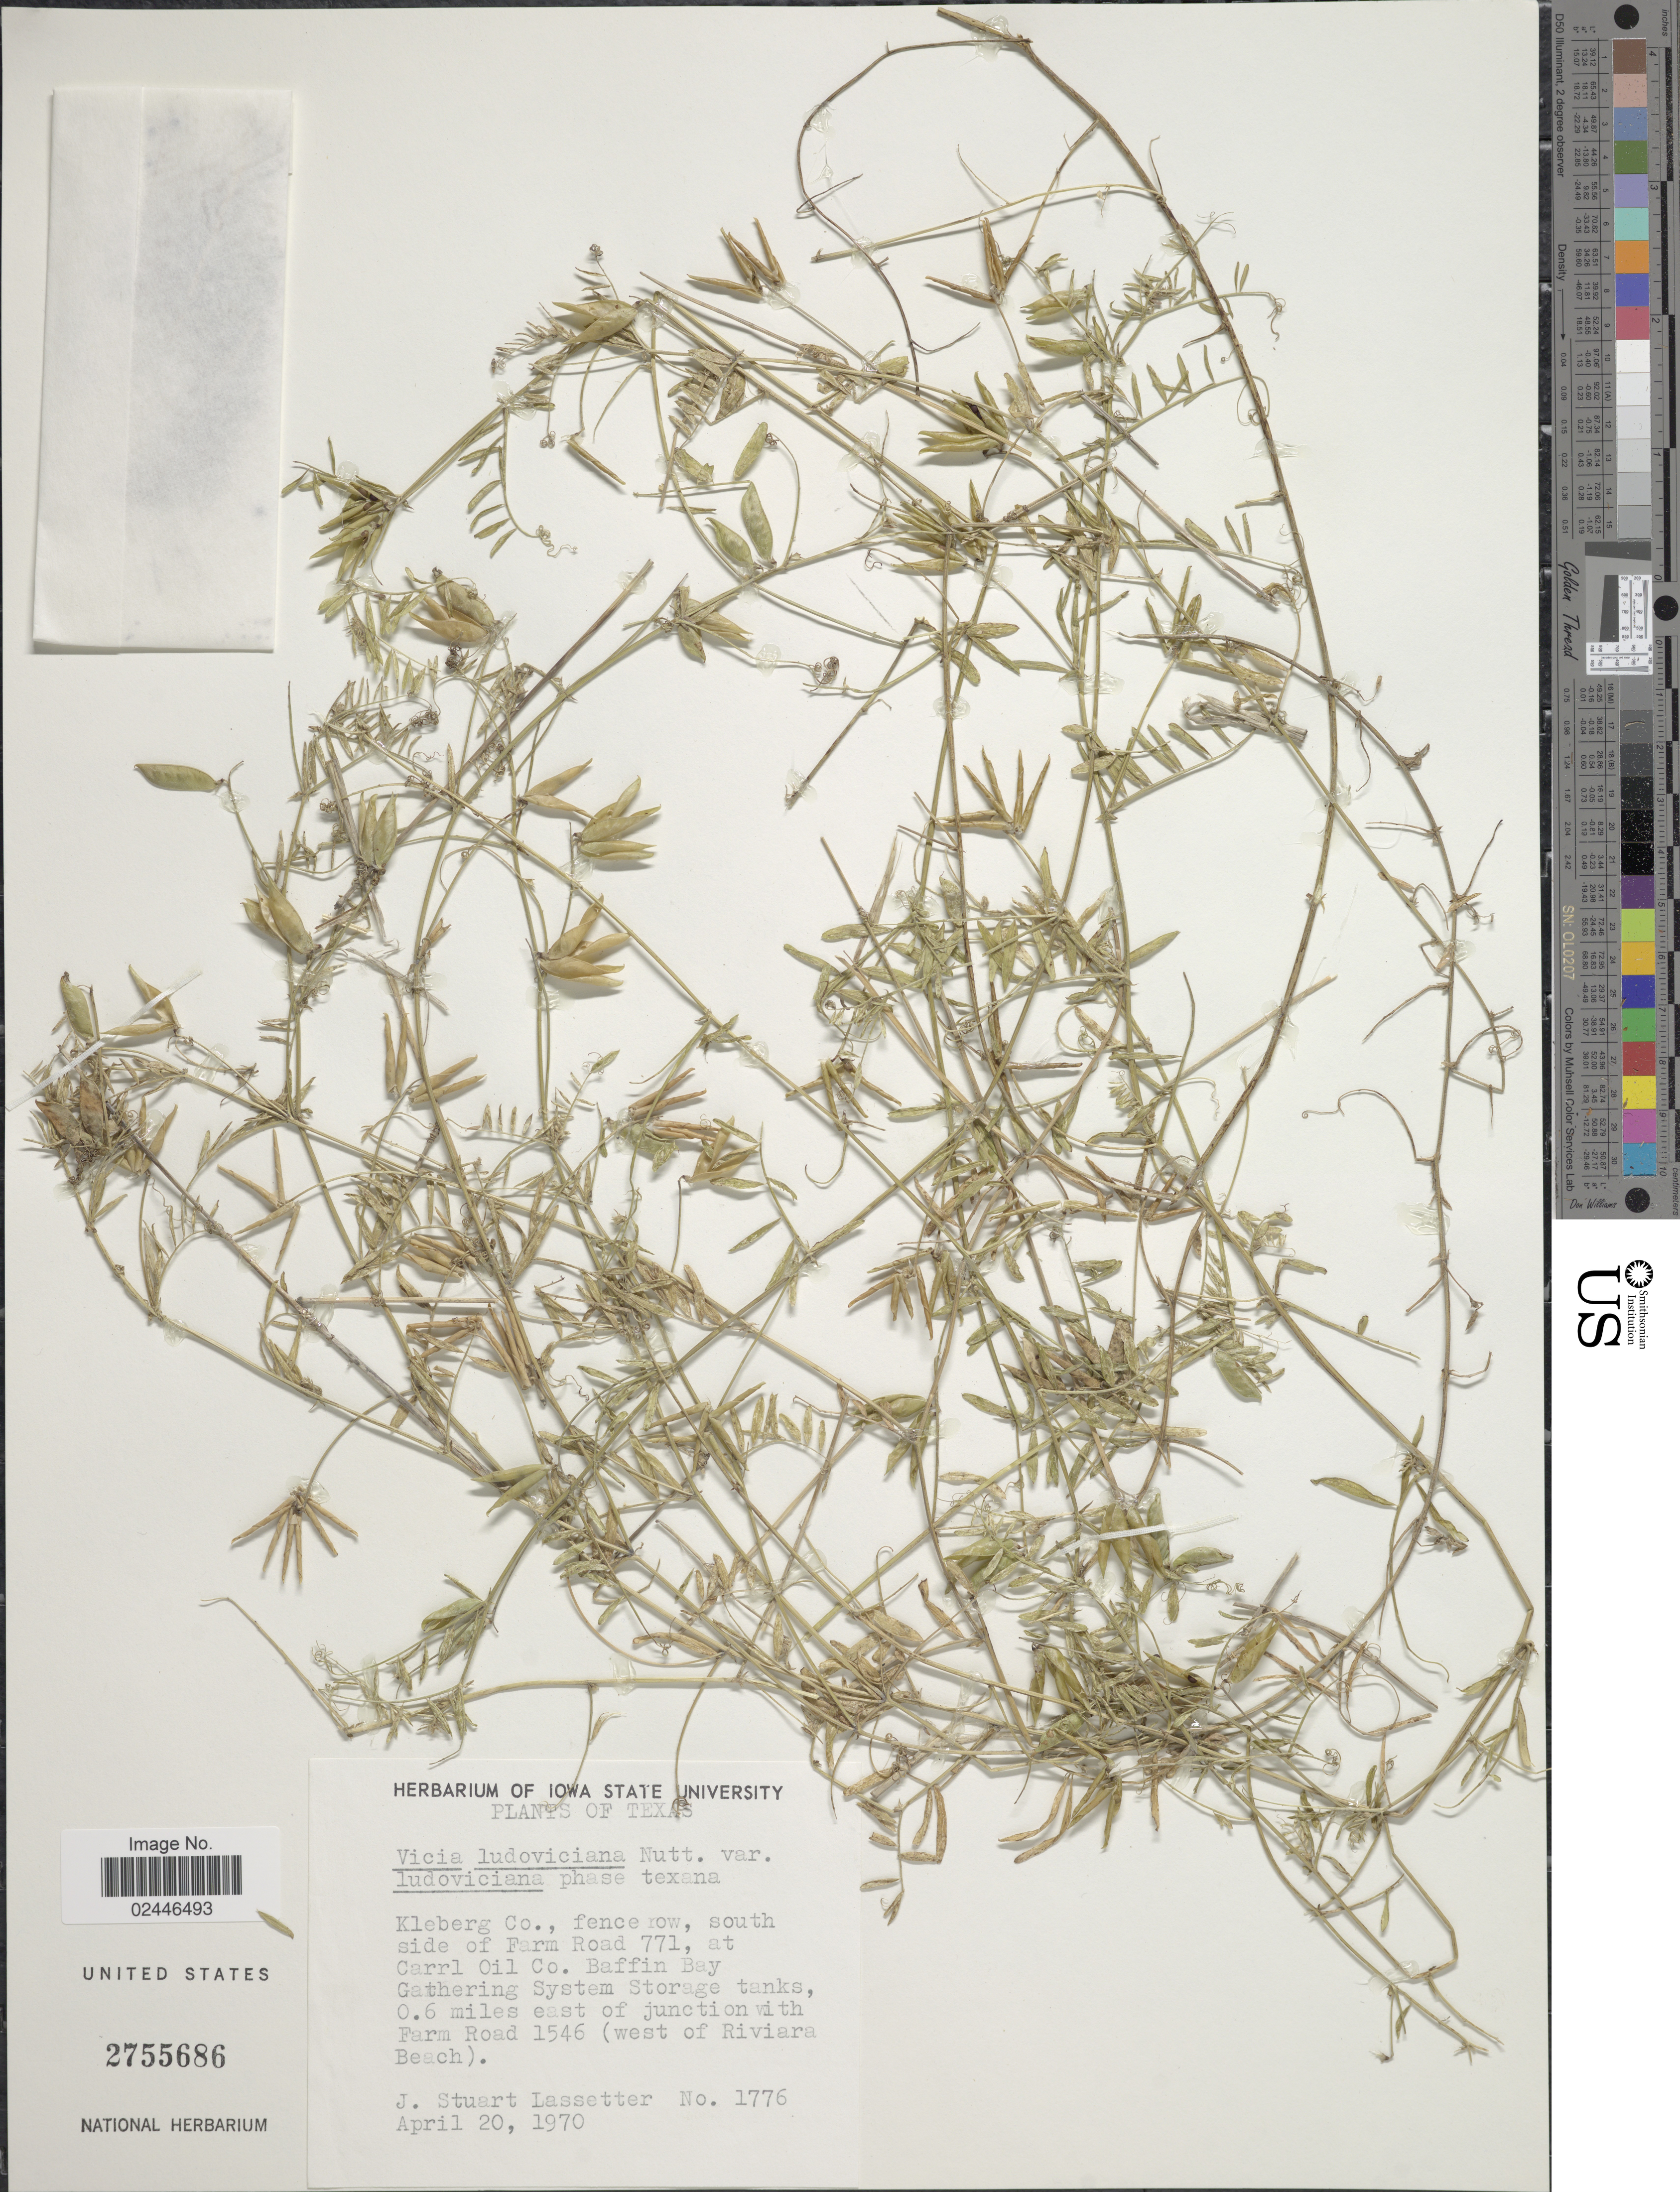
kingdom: Plantae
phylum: Tracheophyta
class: Magnoliopsida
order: Fabales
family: Fabaceae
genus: Vicia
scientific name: Vicia ludoviciana var. ludoviciana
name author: Nutt. ex Torr. & A. Gray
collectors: J. Lassetter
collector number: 1776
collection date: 1970-04-20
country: United States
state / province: Texas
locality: Kleberg Co., fence row, south side of Farm Road 771, at Carrl Oil Co. Baffin Bau Gathering System Storage tanks, 0.6 miles east of junction with Farm Road 1546 (west of Riviara Beach)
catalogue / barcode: US 2755686